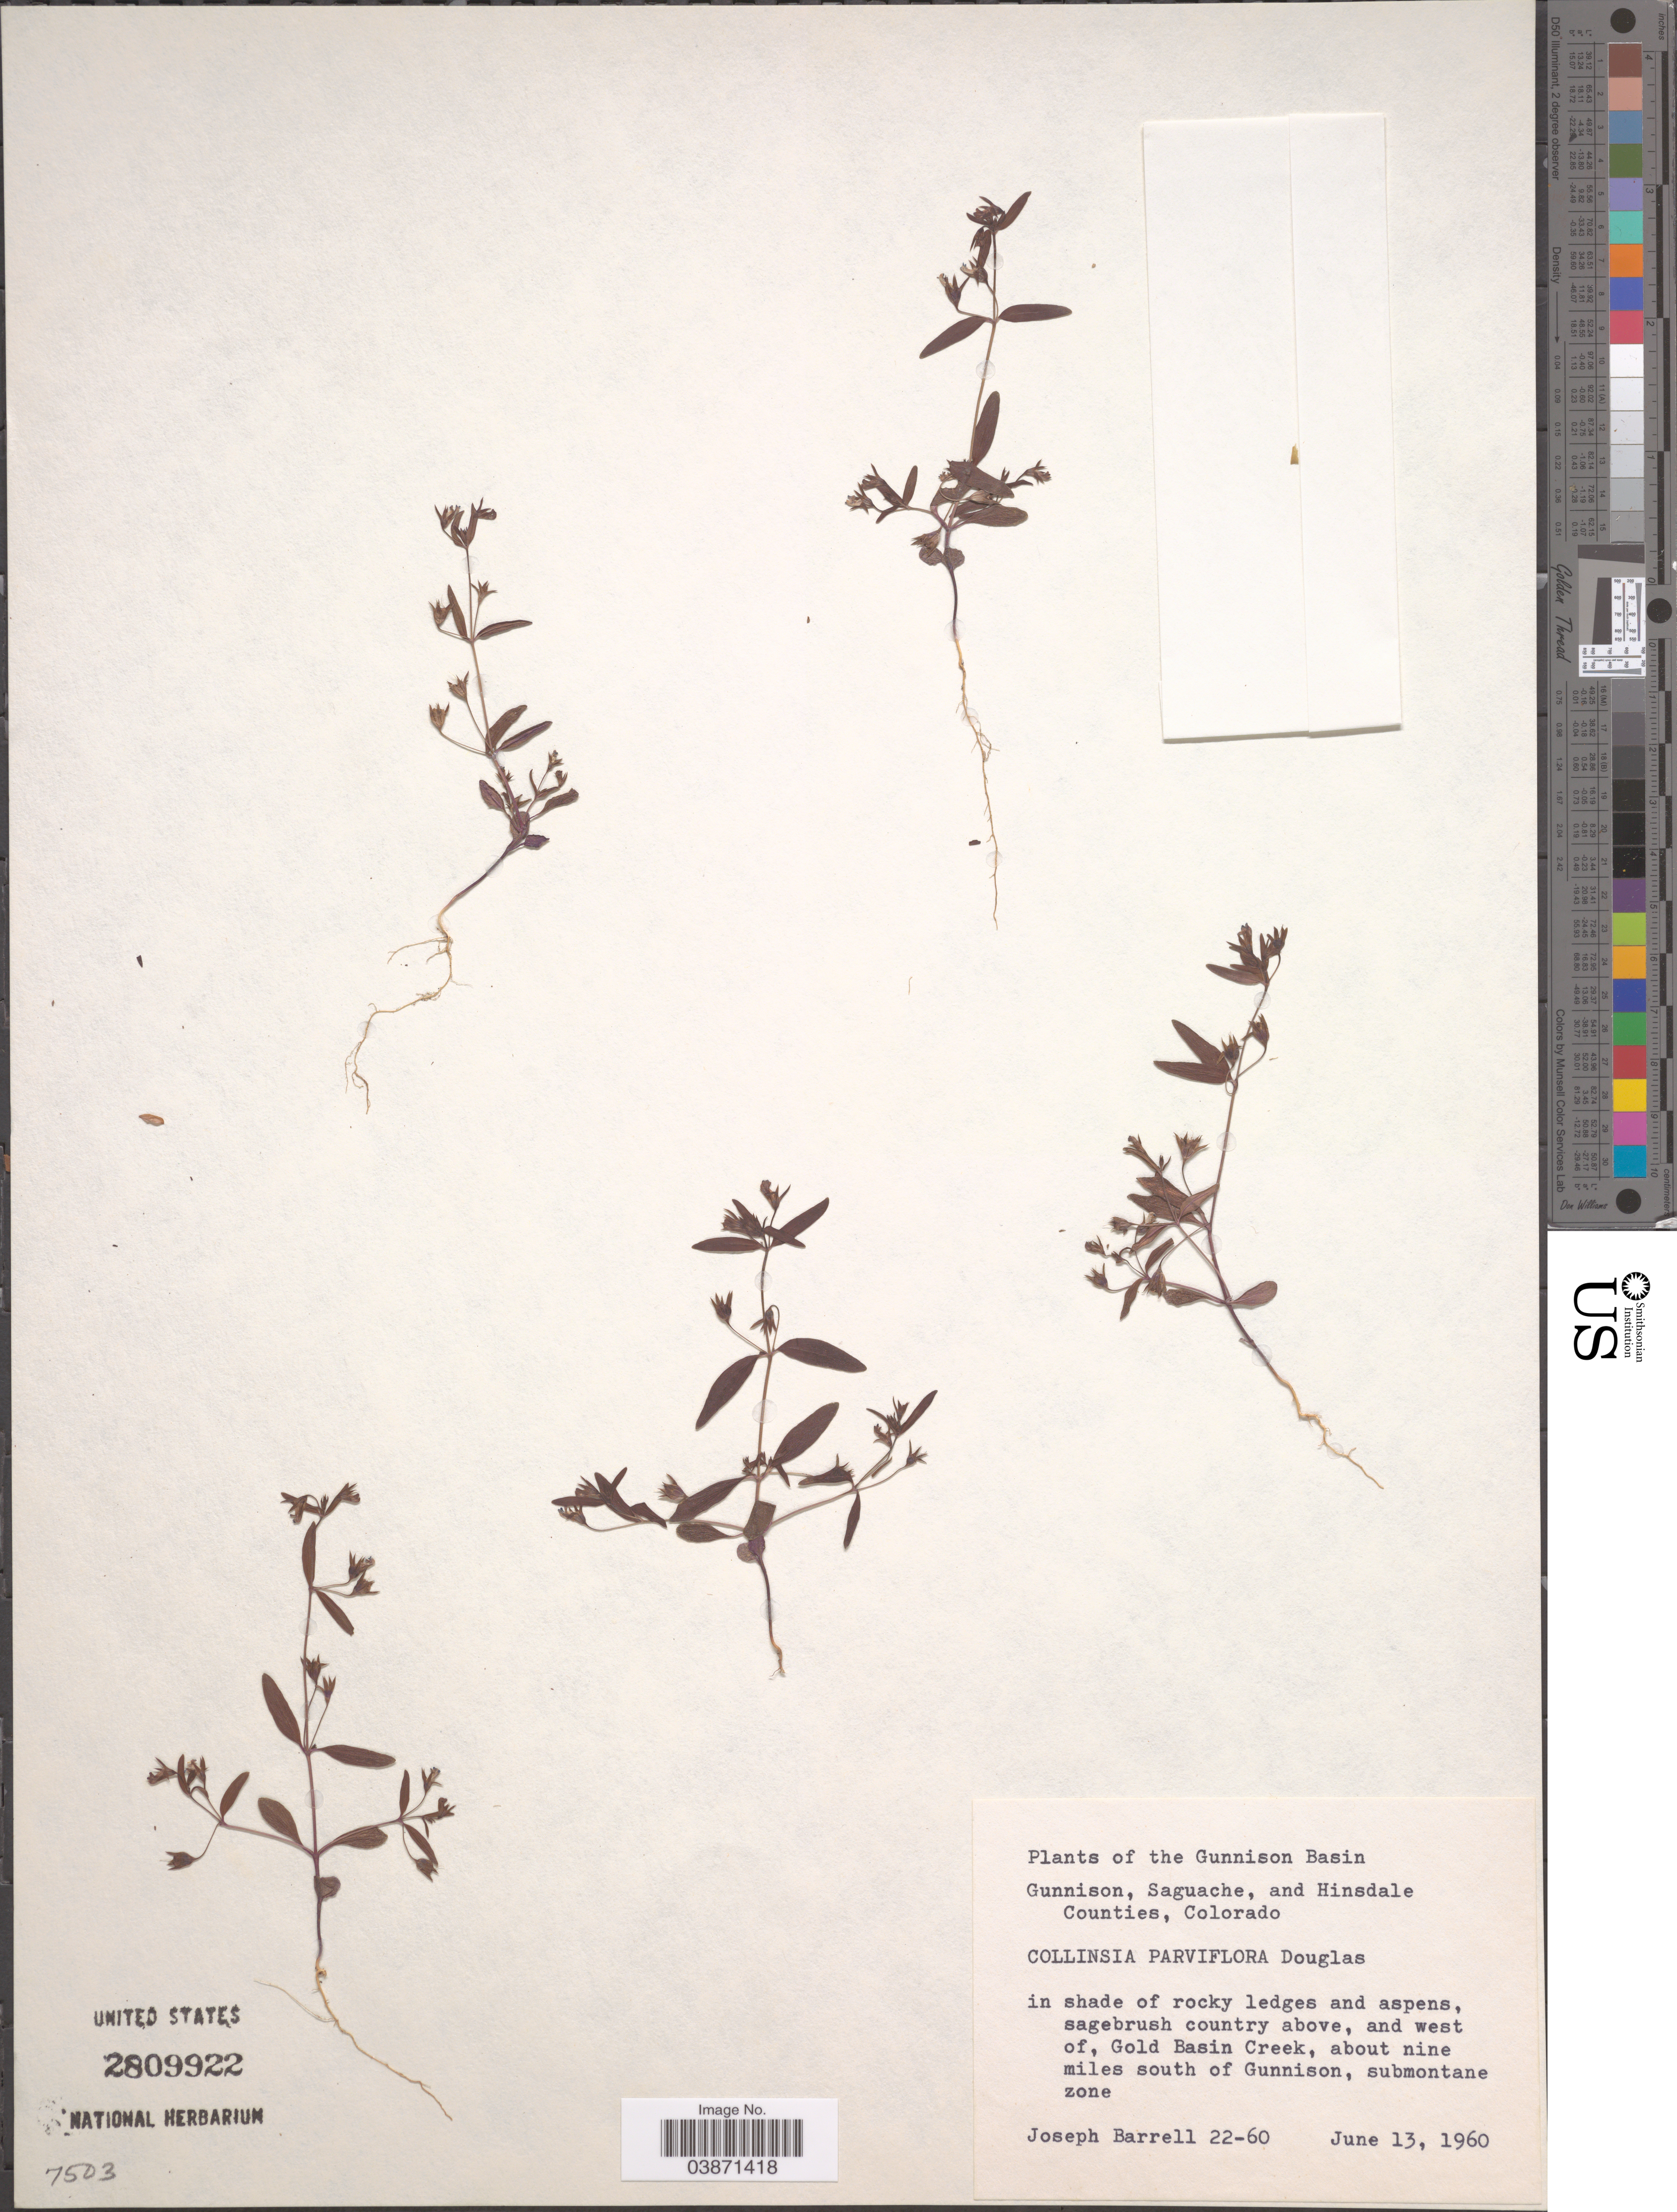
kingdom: Plantae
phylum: Tracheophyta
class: Magnoliopsida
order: Lamiales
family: Plantaginaceae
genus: Collinsia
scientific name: Collinsia parviflora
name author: Douglas ex Lindl.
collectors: J. Barrell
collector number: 22-60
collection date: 1960-06-13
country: United States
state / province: Colorado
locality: The Gunnison Basin. And west of, Gold Basin Creek, about nine miles south of Gunnison, submontane zone.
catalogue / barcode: US 2809922